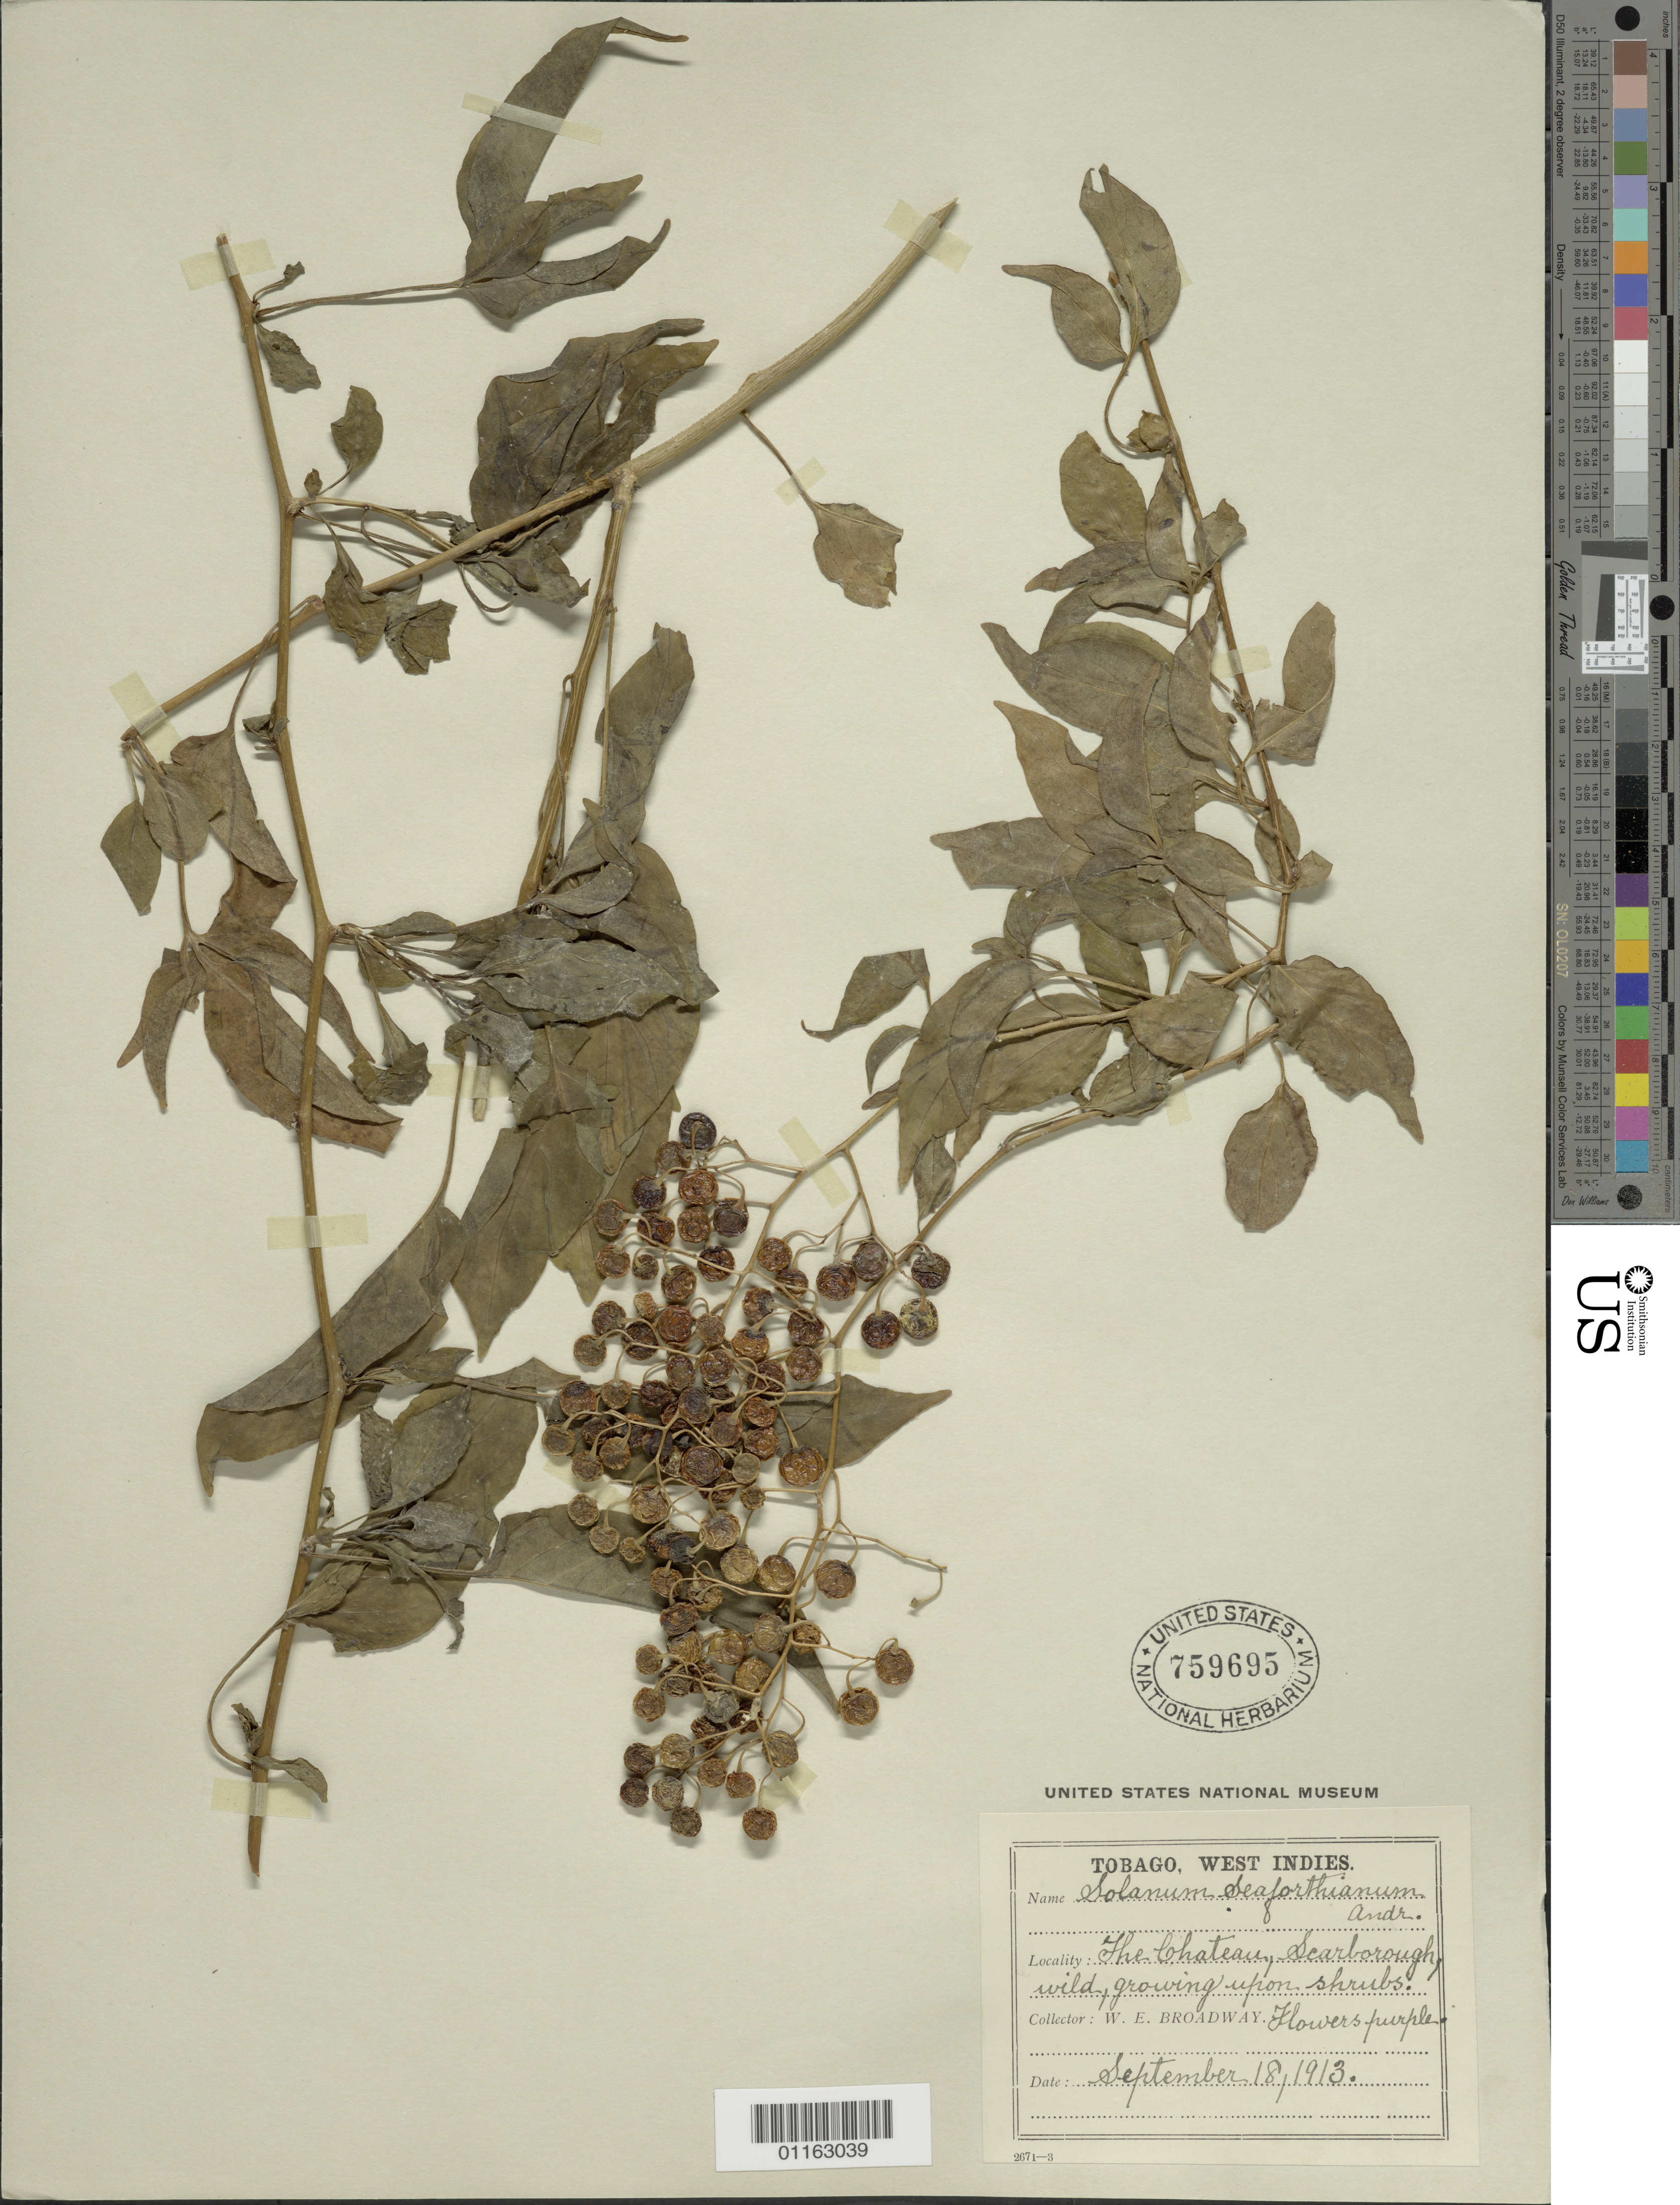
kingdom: Plantae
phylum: Tracheophyta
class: Magnoliopsida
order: Solanales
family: Solanaceae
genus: Solanum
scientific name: Solanum seaforthianum var. seaforthianum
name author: Andrews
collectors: W. E. Broadway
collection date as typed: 18 Sep 1913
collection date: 1913-09-18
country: Trinidad and Tobago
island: Tobago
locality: The Chateau Scarborough; wild growing upon shrubs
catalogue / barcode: US 759695